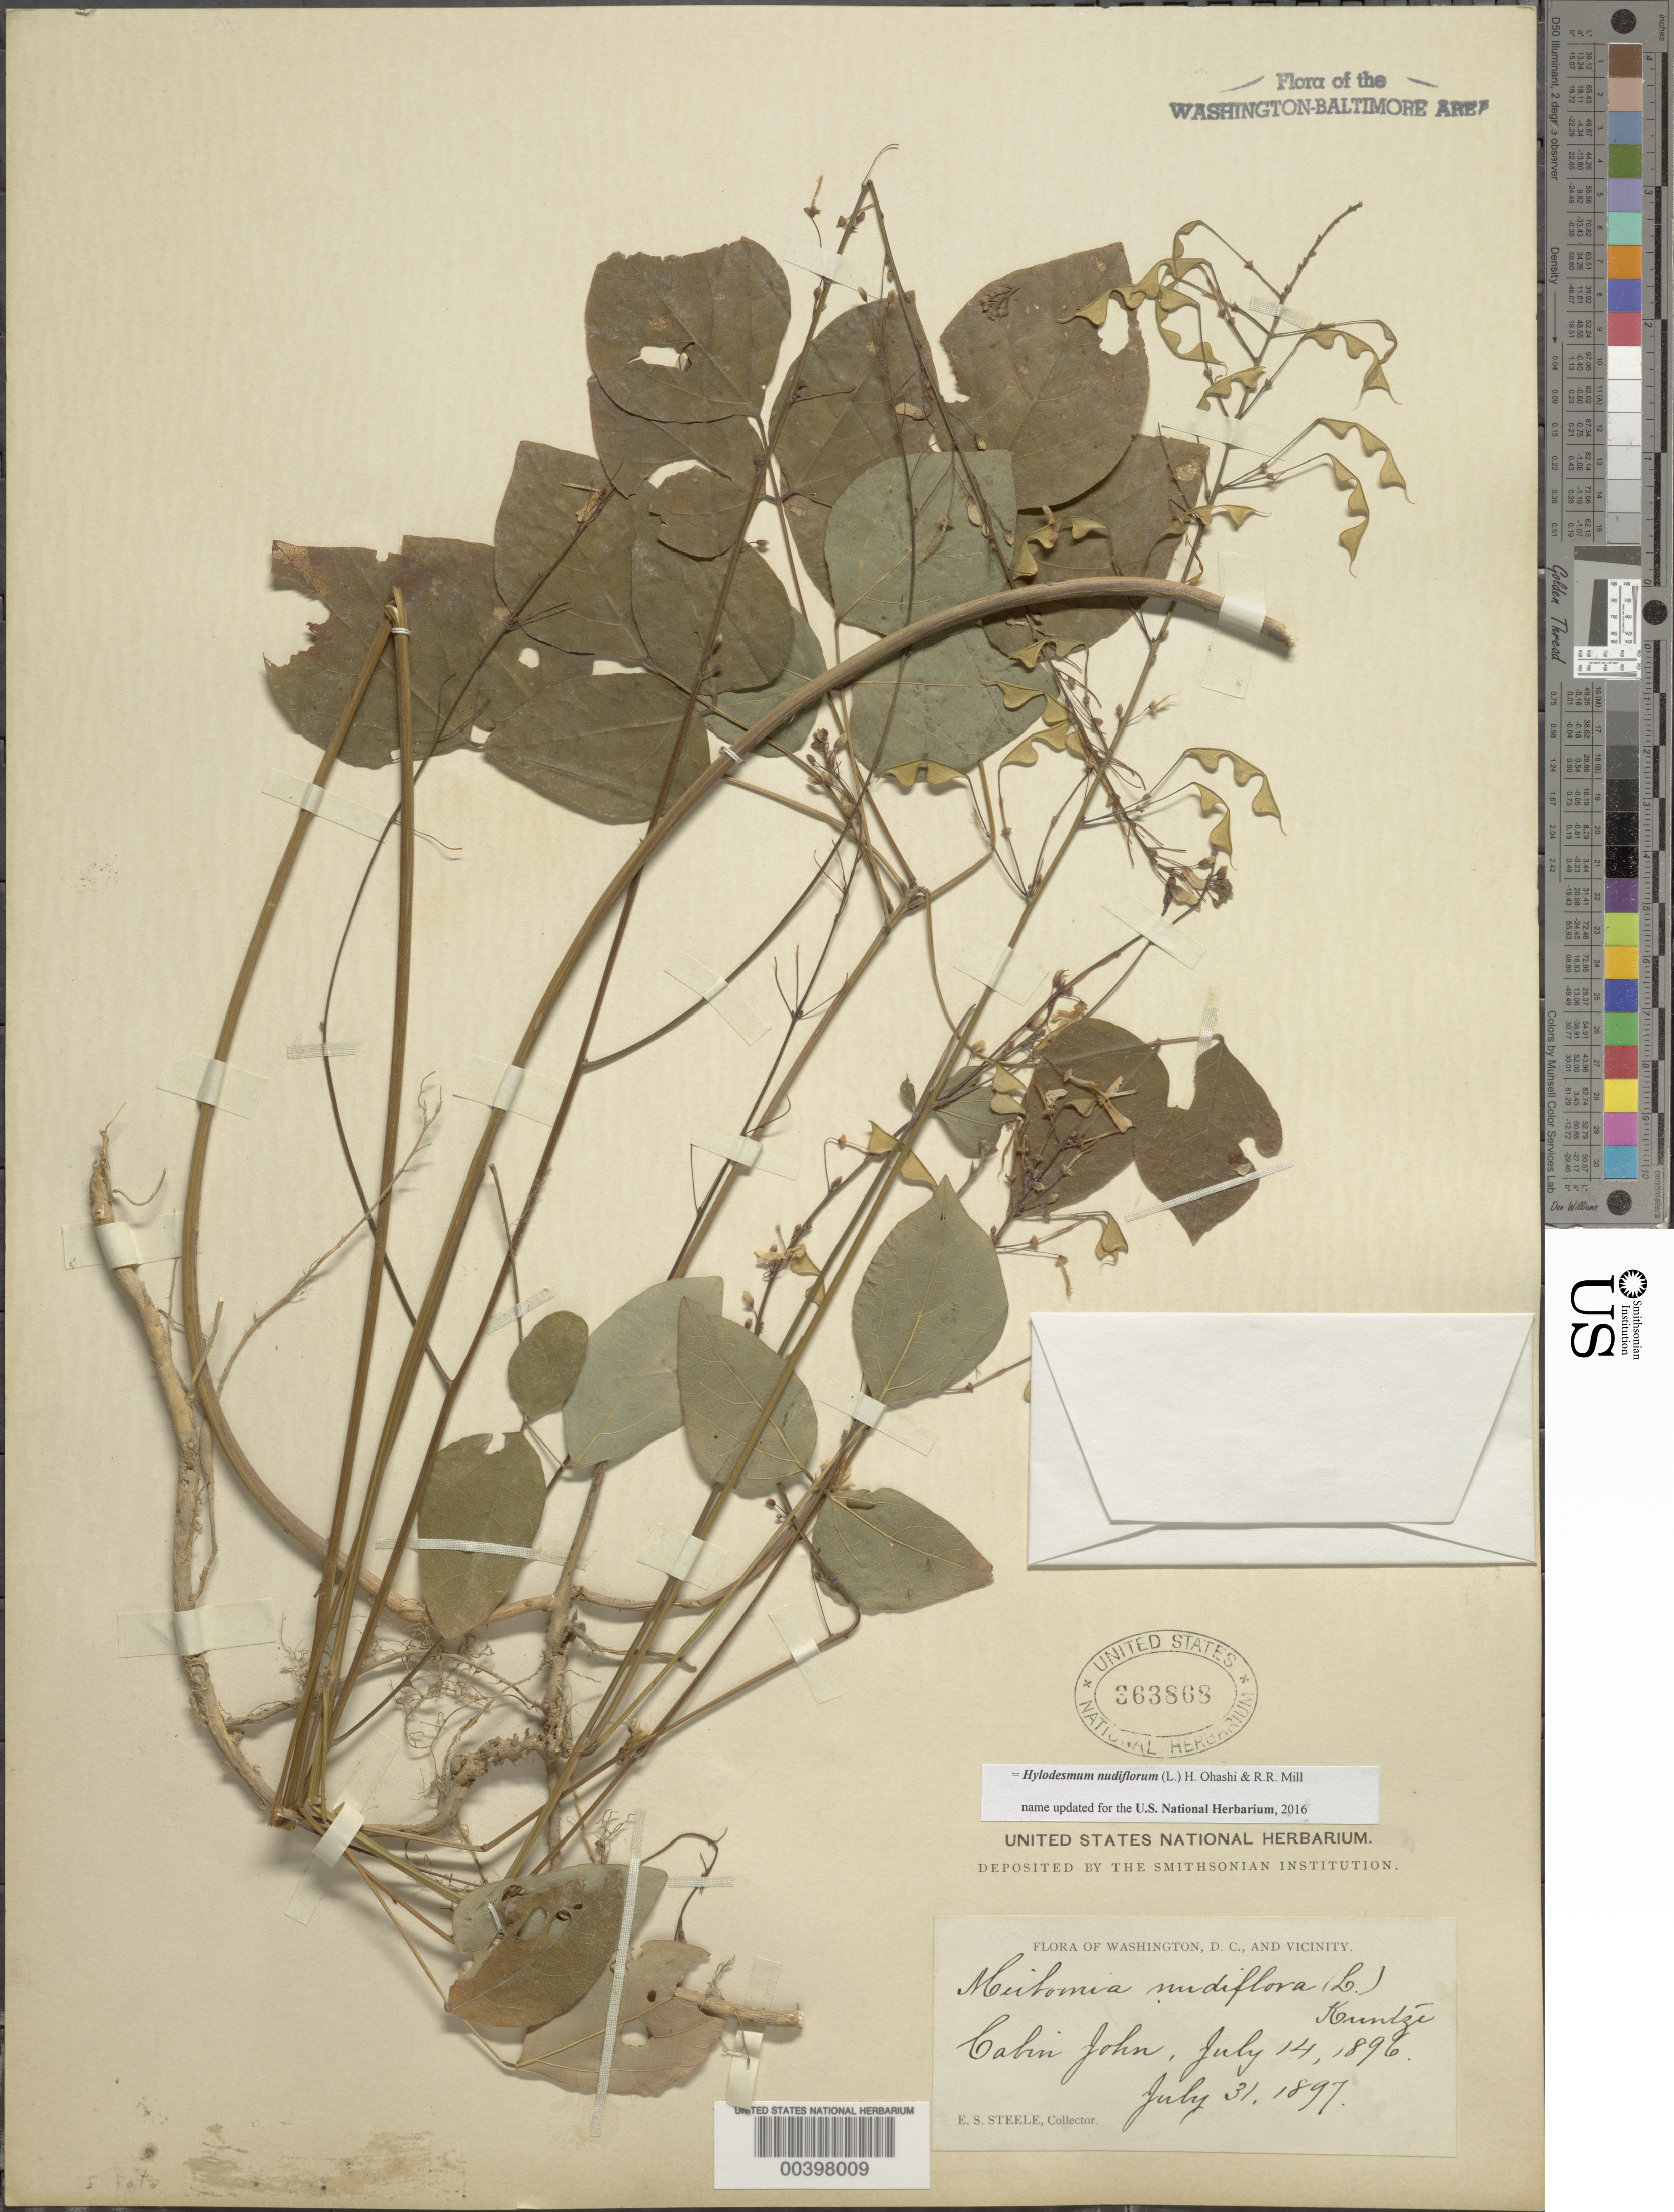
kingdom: Plantae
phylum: Tracheophyta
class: Magnoliopsida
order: Fabales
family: Fabaceae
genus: Hylodesmum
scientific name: Hylodesmum nudiflorum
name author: (L.) H. Ohashi & R.R. Mill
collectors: E. Steele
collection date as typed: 31 Jul 1897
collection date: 1897-07-31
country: United States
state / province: Maryland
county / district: Montgomery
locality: Cabin John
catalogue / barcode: US 363868